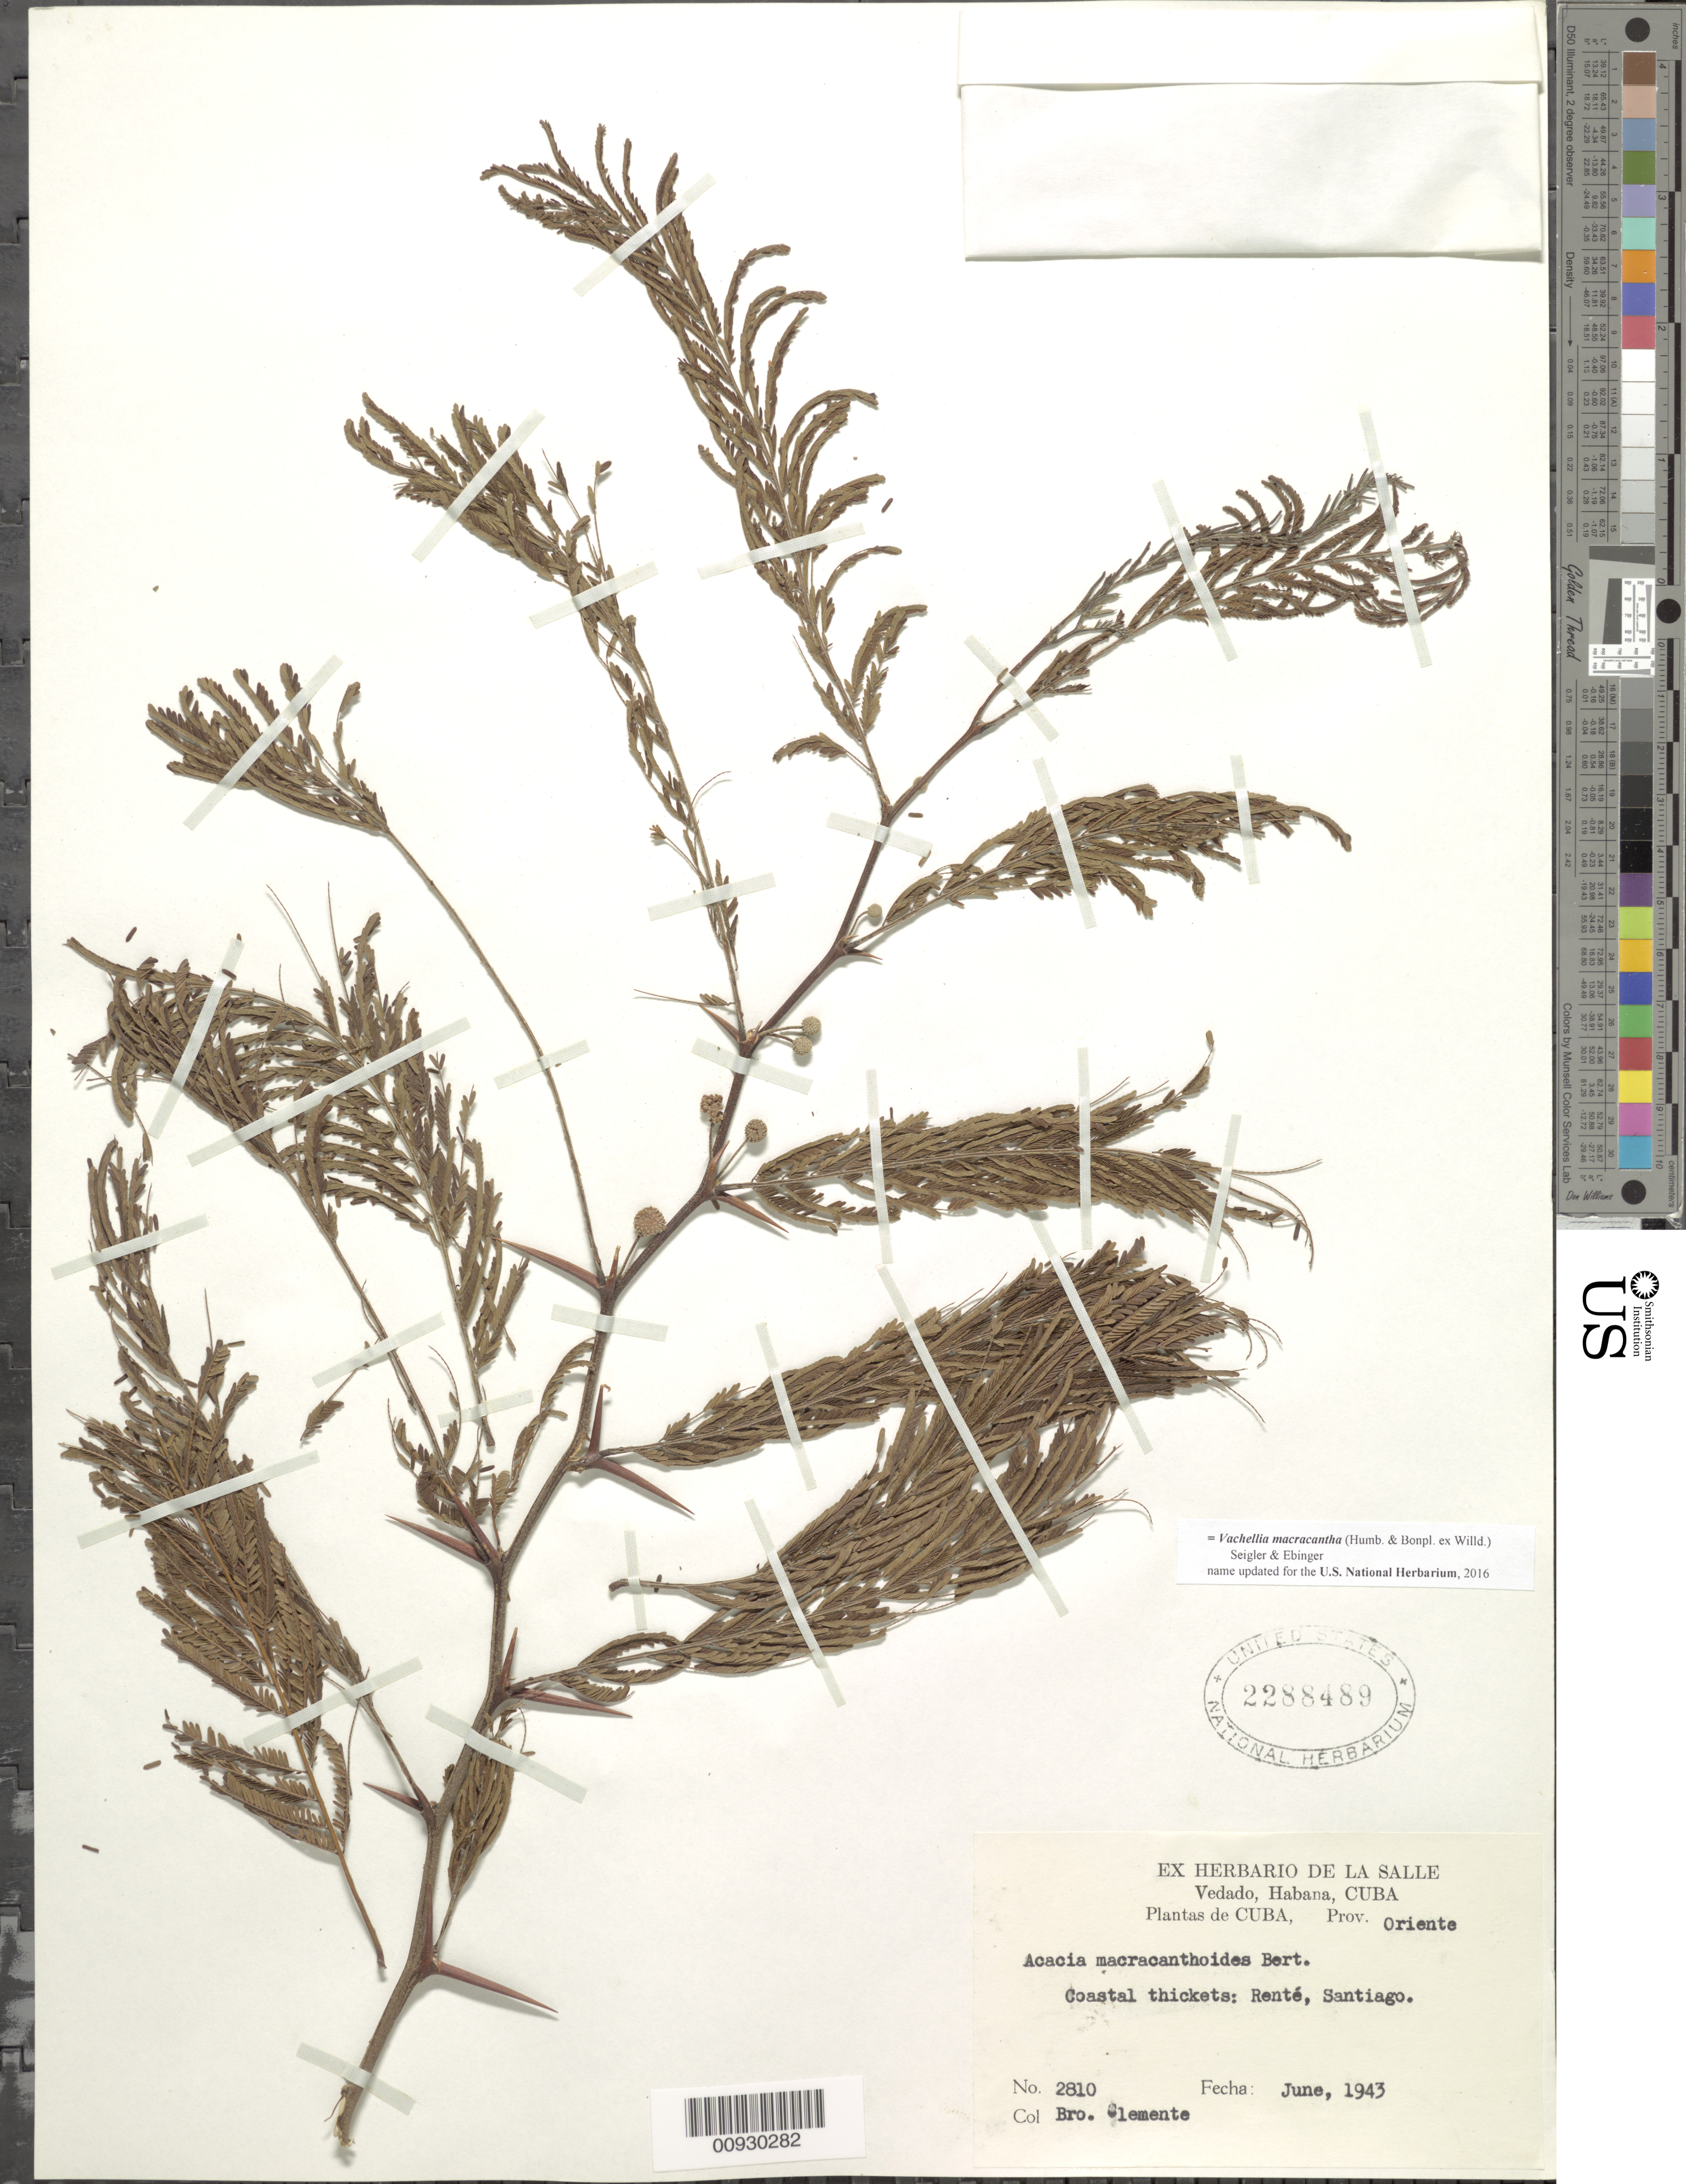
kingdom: Plantae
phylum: Tracheophyta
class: Magnoliopsida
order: Fabales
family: Fabaceae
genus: Vachellia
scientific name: Vachellia macracantha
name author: (Humb. & Bonpl. ex Willd.) Seigler & Ebinger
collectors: B. Clement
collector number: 2810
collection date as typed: Jun 1943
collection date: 1943-06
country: Cuba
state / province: Santiago de Cuba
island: Cuba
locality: Rente, Santiago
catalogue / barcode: US 2288489